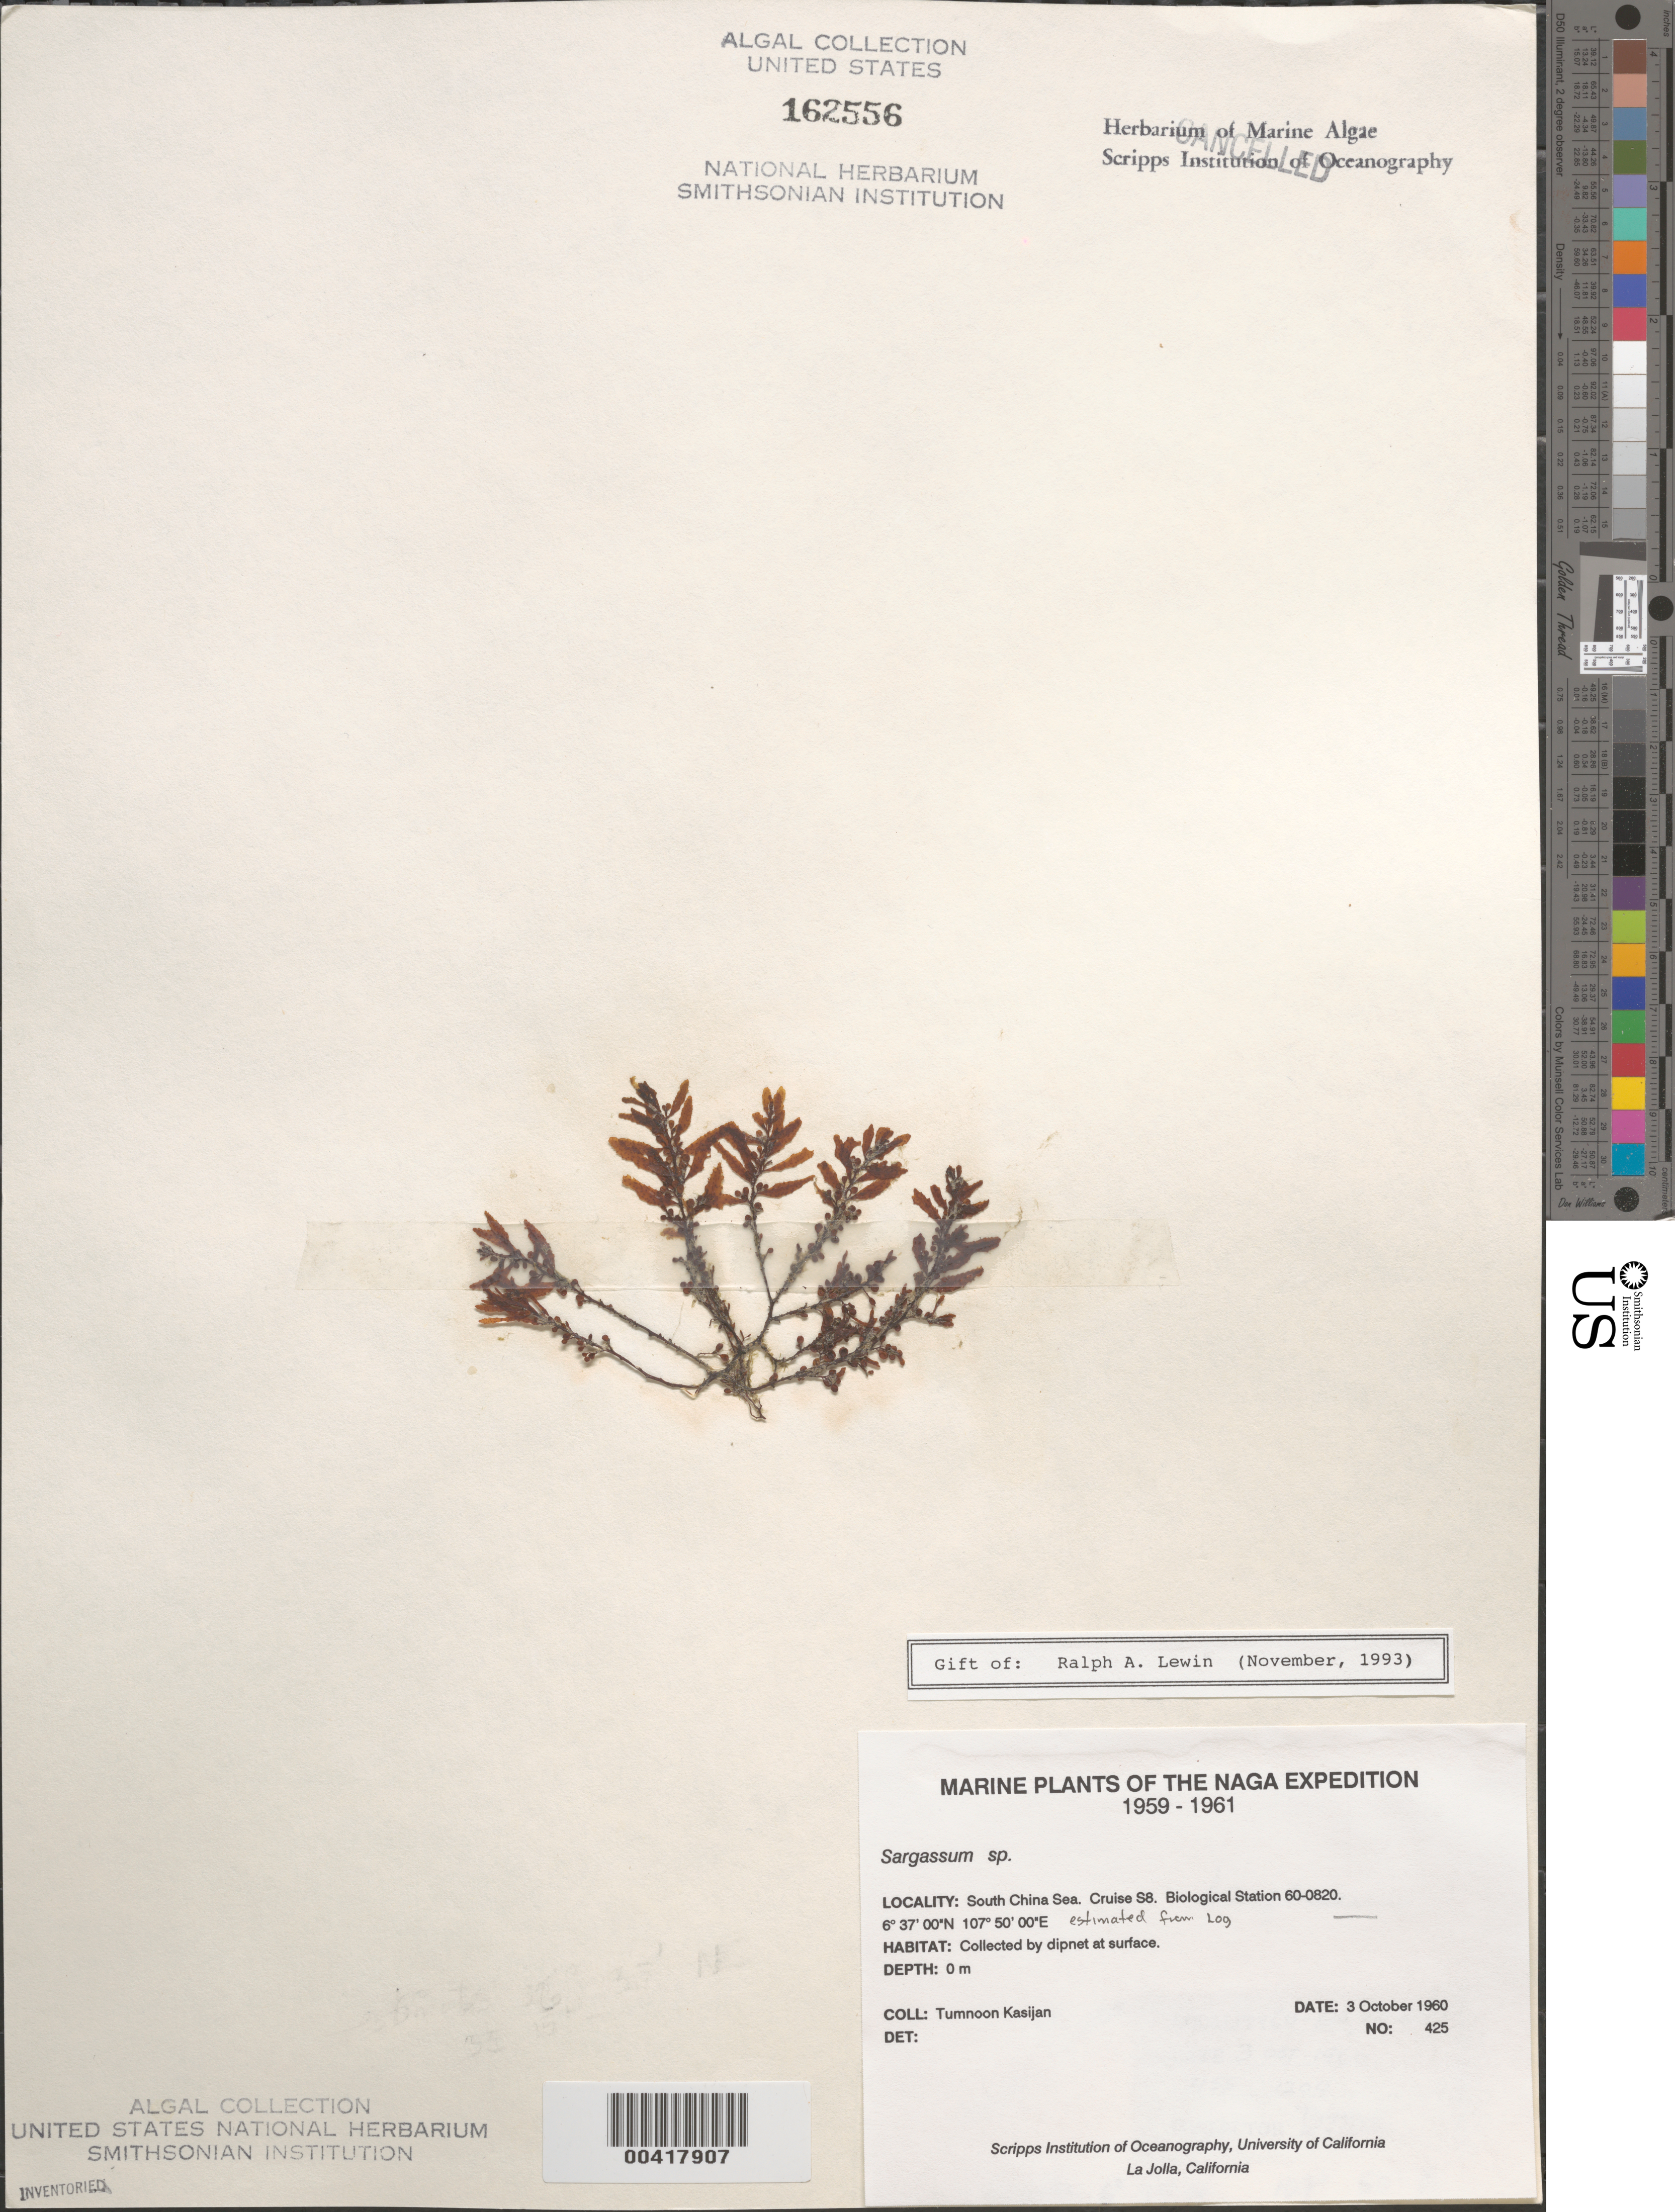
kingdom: Chromista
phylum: Ochrophyta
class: Phaeophyceae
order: Fucales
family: Sargassaceae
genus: Sargassum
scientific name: Sargassum sp.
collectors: T. Kasijan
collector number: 425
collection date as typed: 03 Oct 1960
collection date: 1960-10-03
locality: South China Sea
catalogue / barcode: US 162556